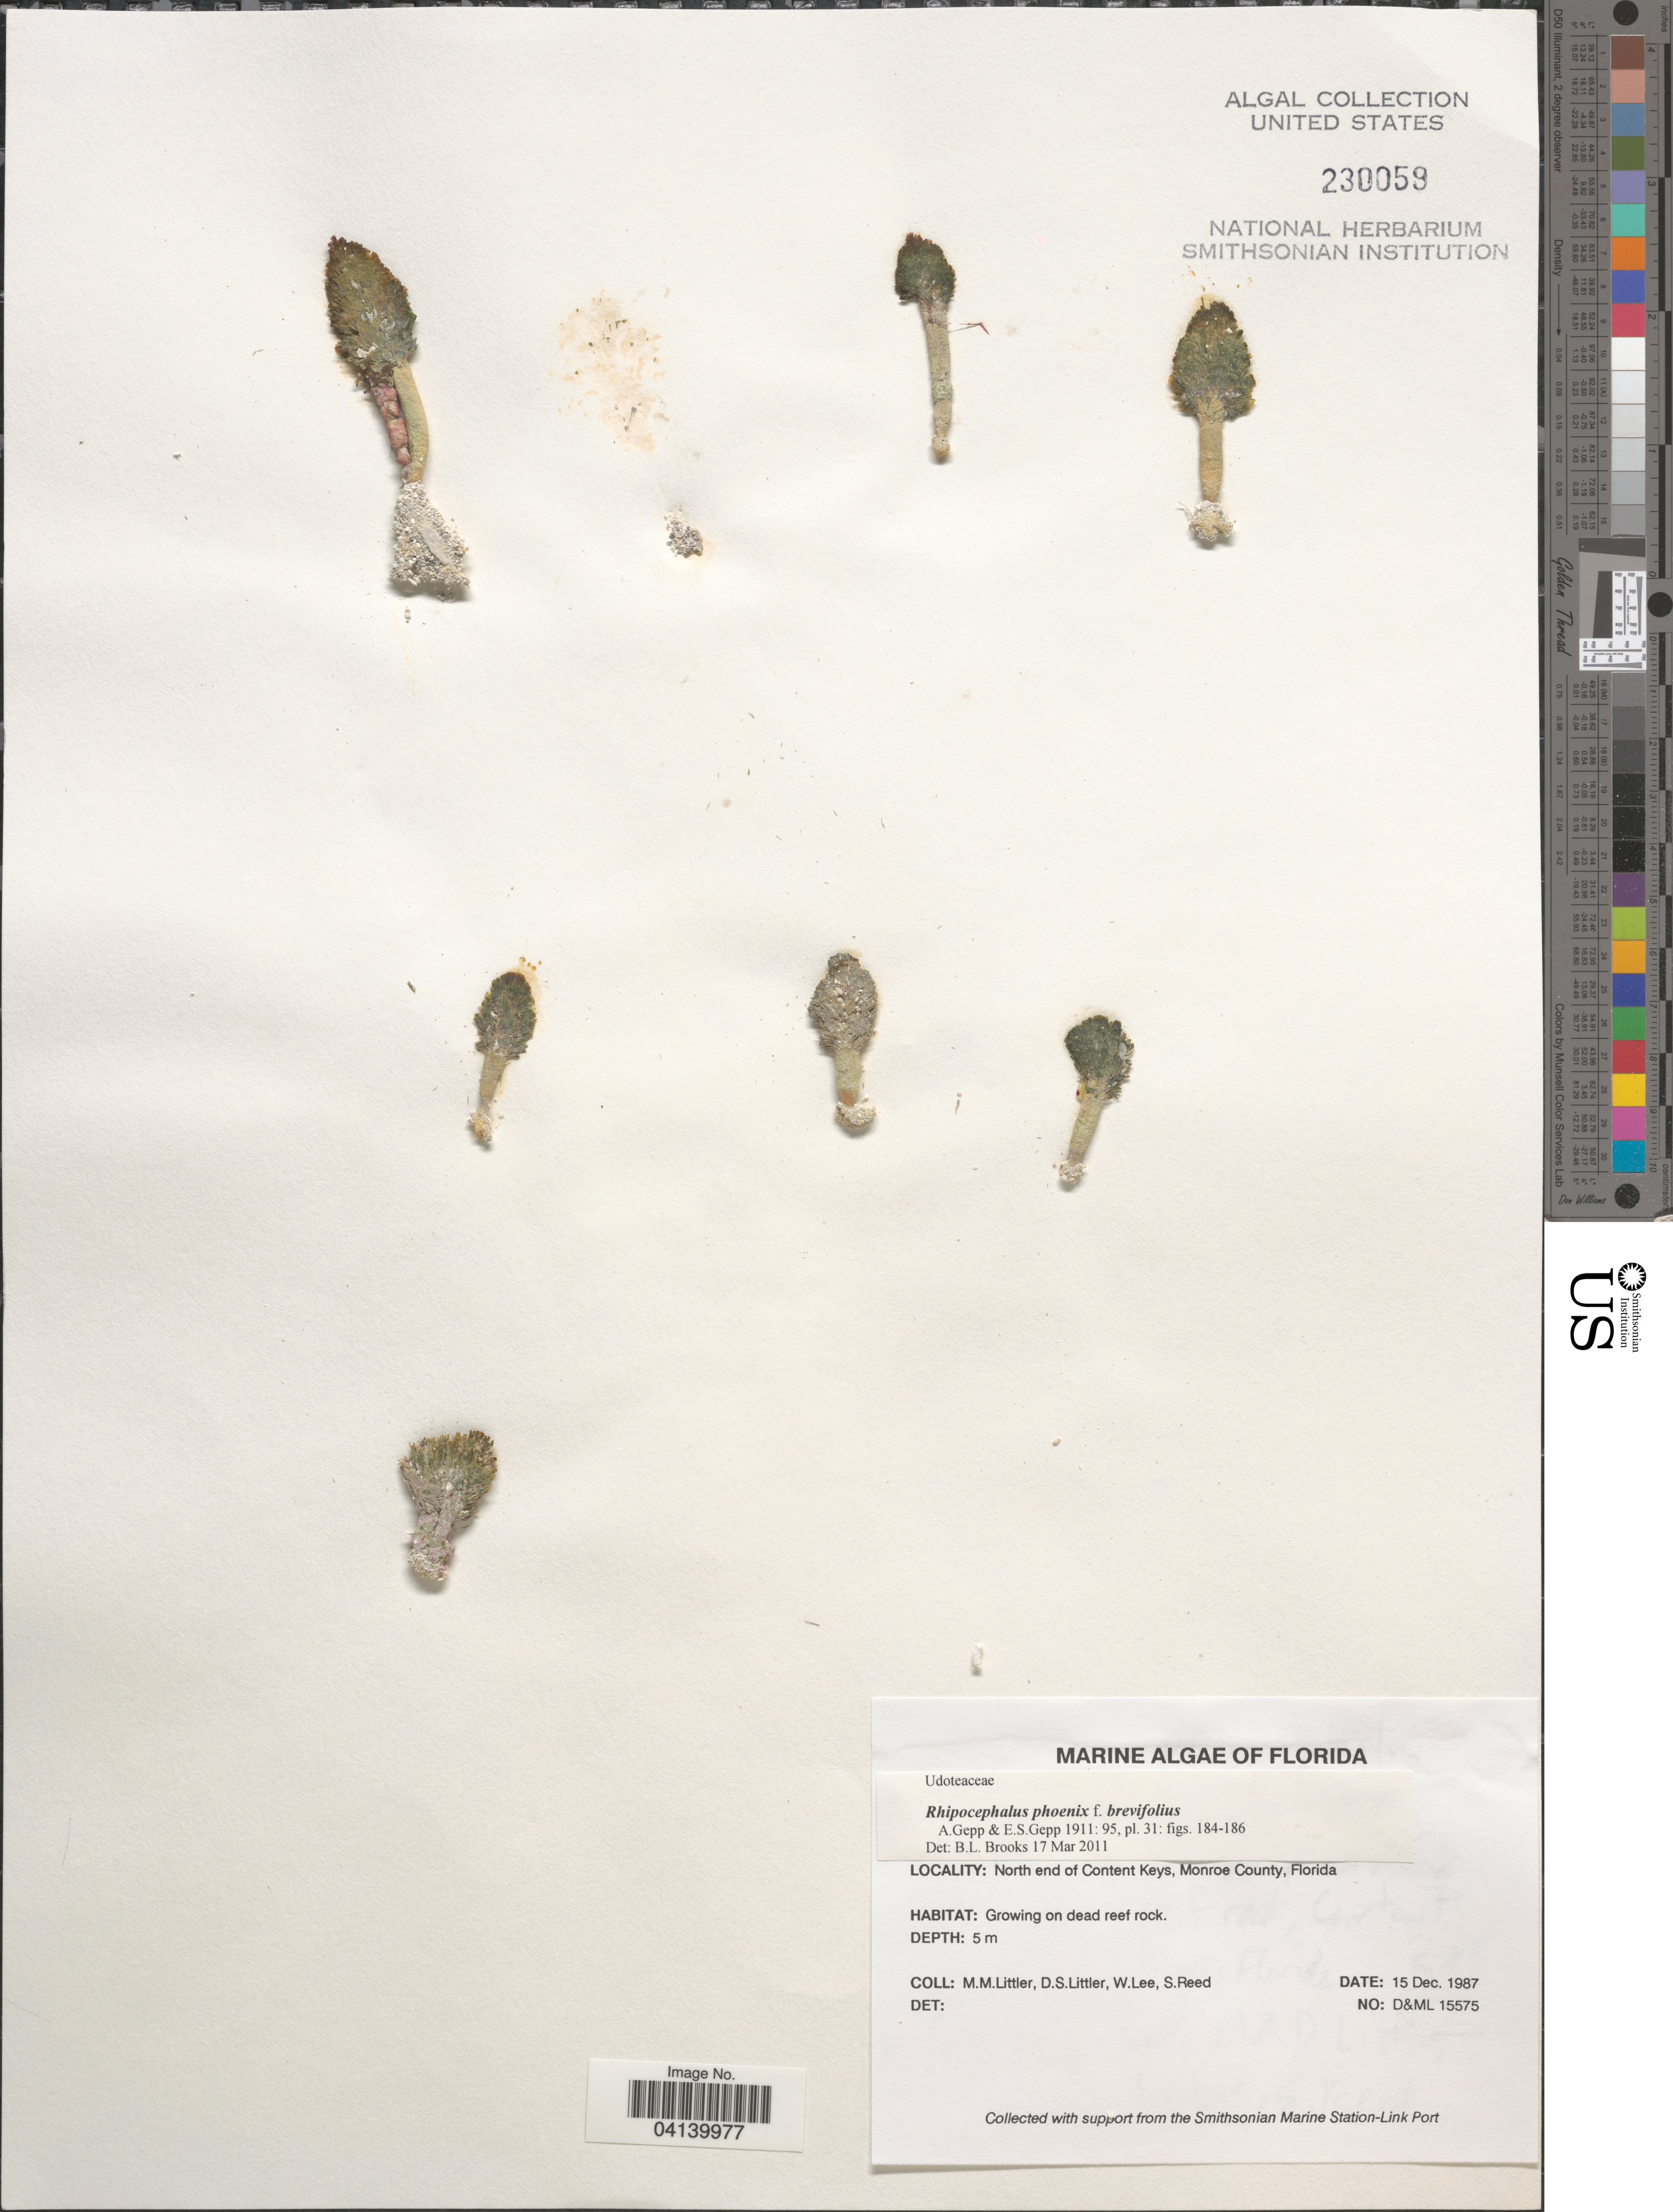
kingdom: Plantae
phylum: Chlorophyta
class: Ulvophyceae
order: Bryopsidales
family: Udoteaceae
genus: Rhipocephalus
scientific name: Rhipocephalus phoenix f. brevifolius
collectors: D. S. Littler, W. Lee & S. Reed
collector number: D&ML15575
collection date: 1987-12-15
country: United States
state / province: Florida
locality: North end of Content Keys, Monroe County.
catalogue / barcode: US 230059